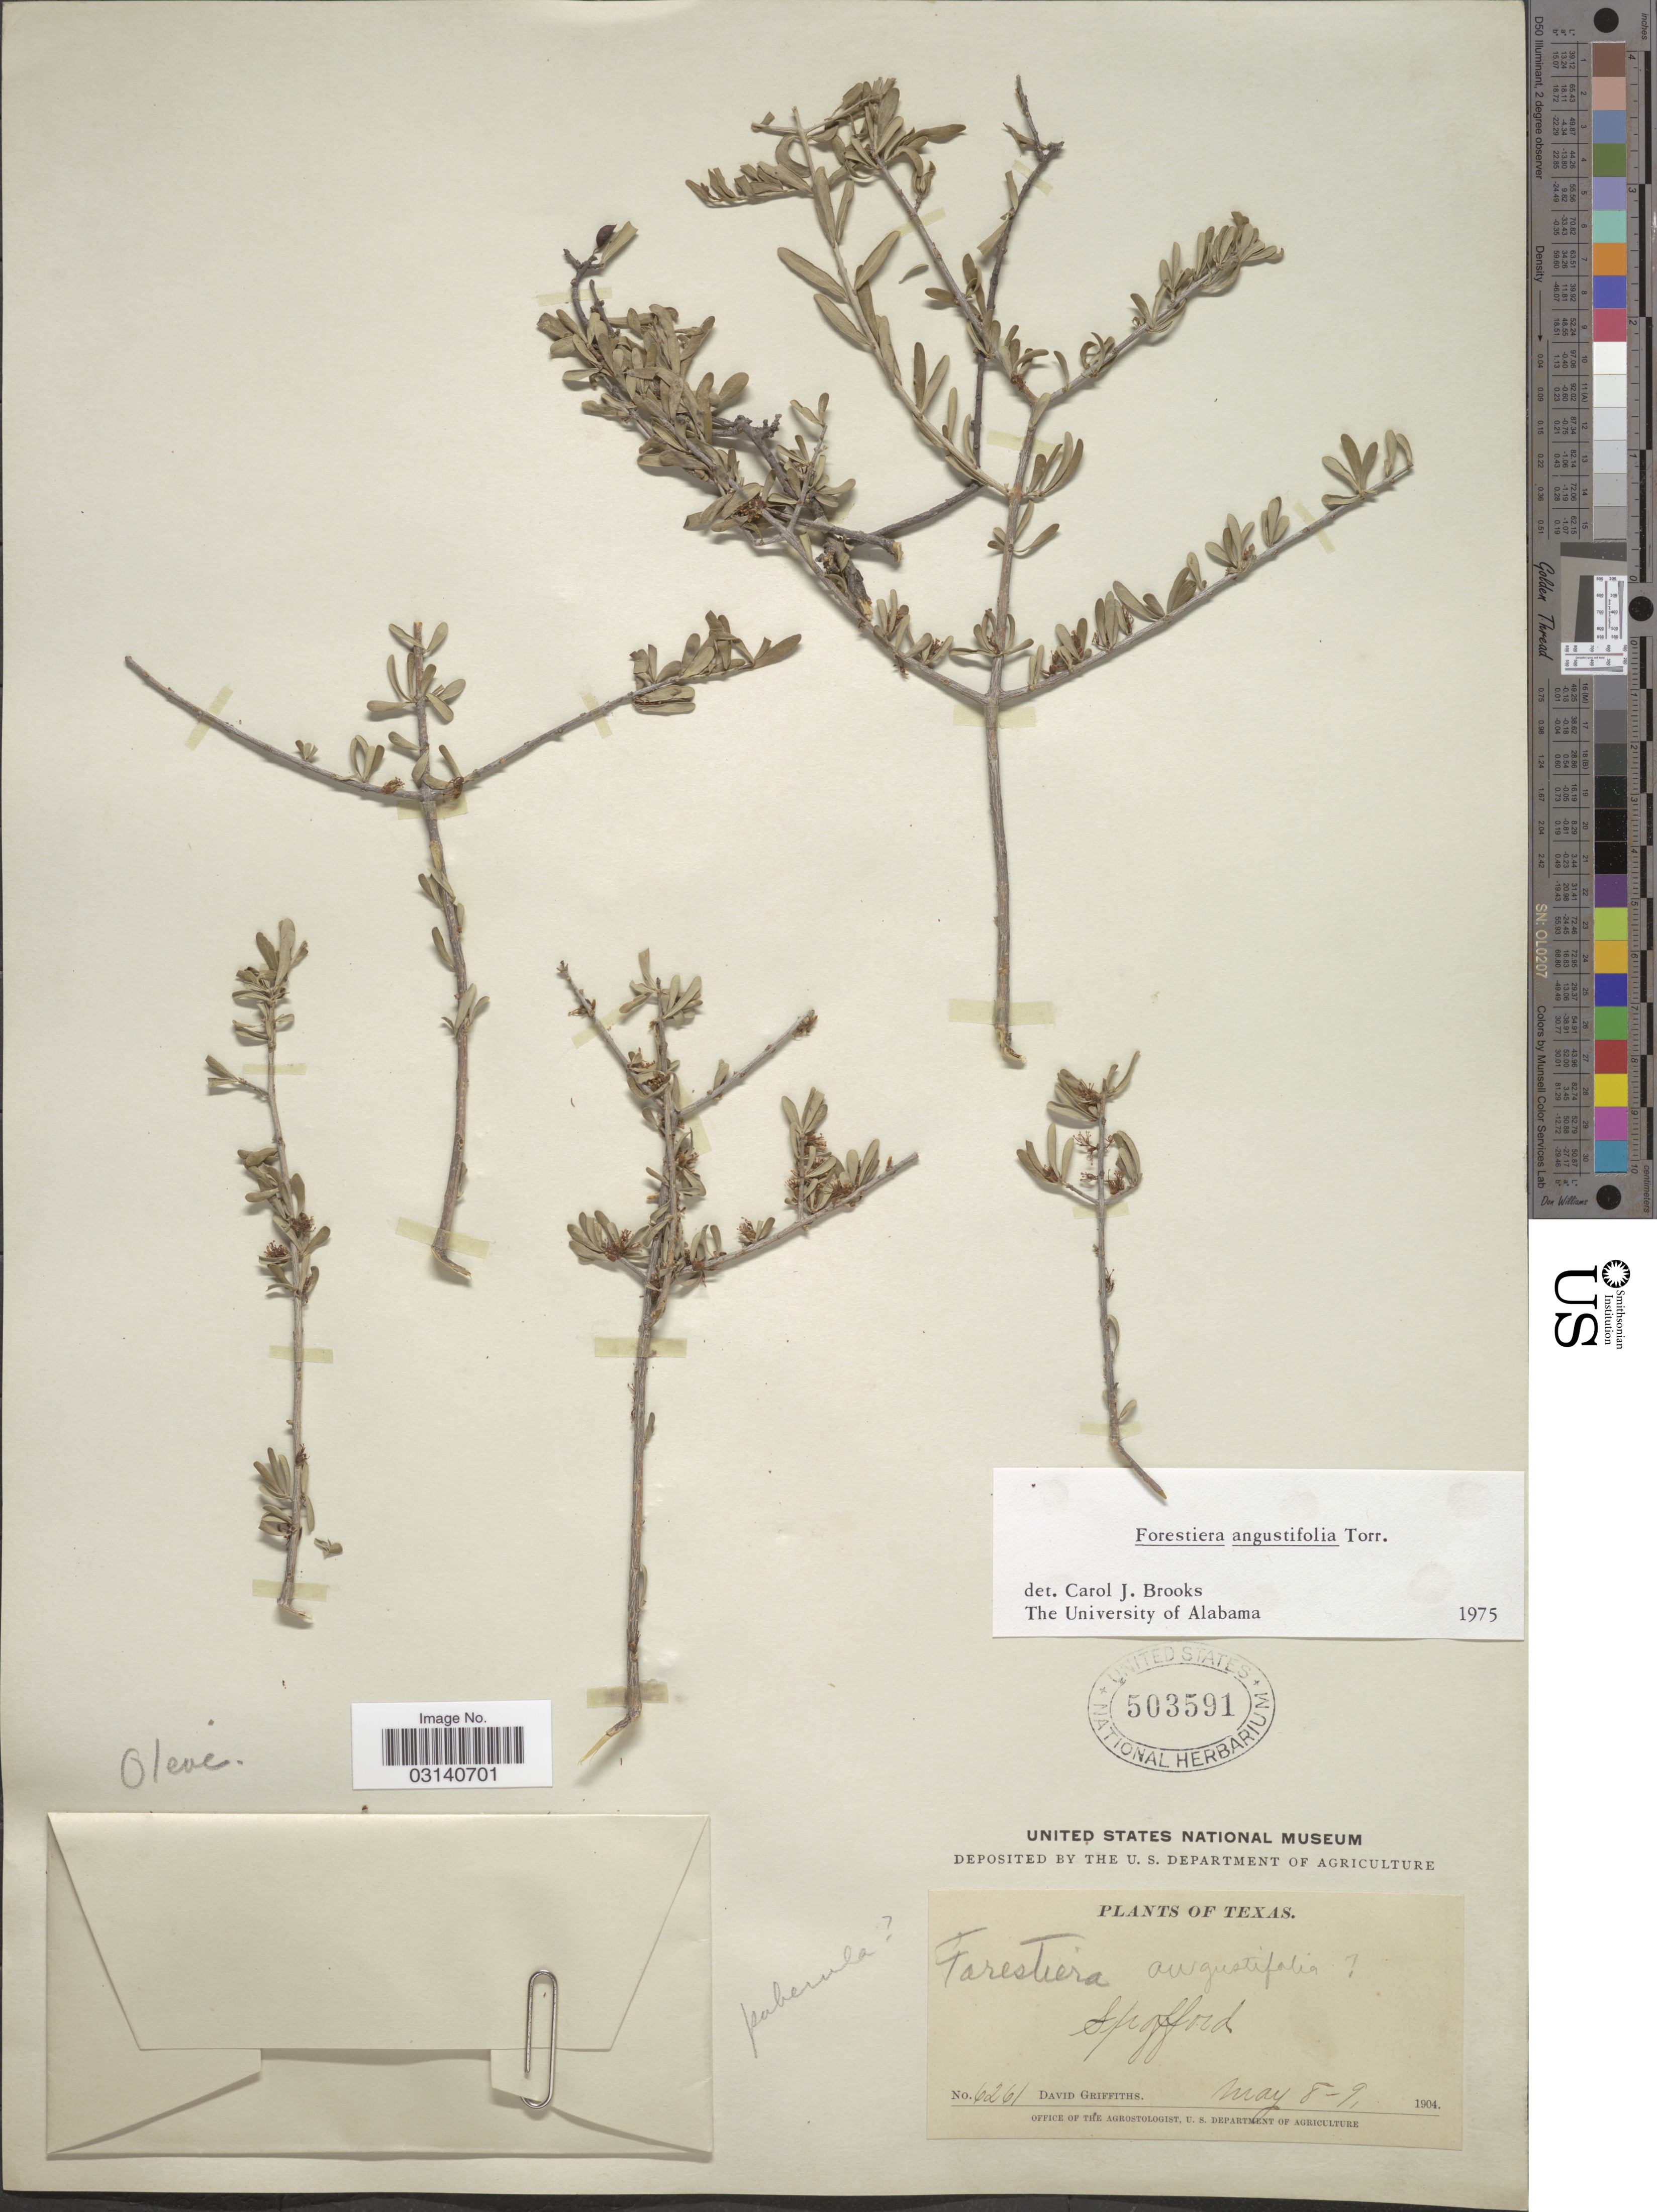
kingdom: Plantae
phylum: Tracheophyta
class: Magnoliopsida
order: Lamiales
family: Oleaceae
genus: Forestiera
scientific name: Forestiera angustifolia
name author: Torr.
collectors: D. Griffiths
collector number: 6261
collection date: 1904-05-08/1904-05-09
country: United States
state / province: Texas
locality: Spofford.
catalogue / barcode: US 503591